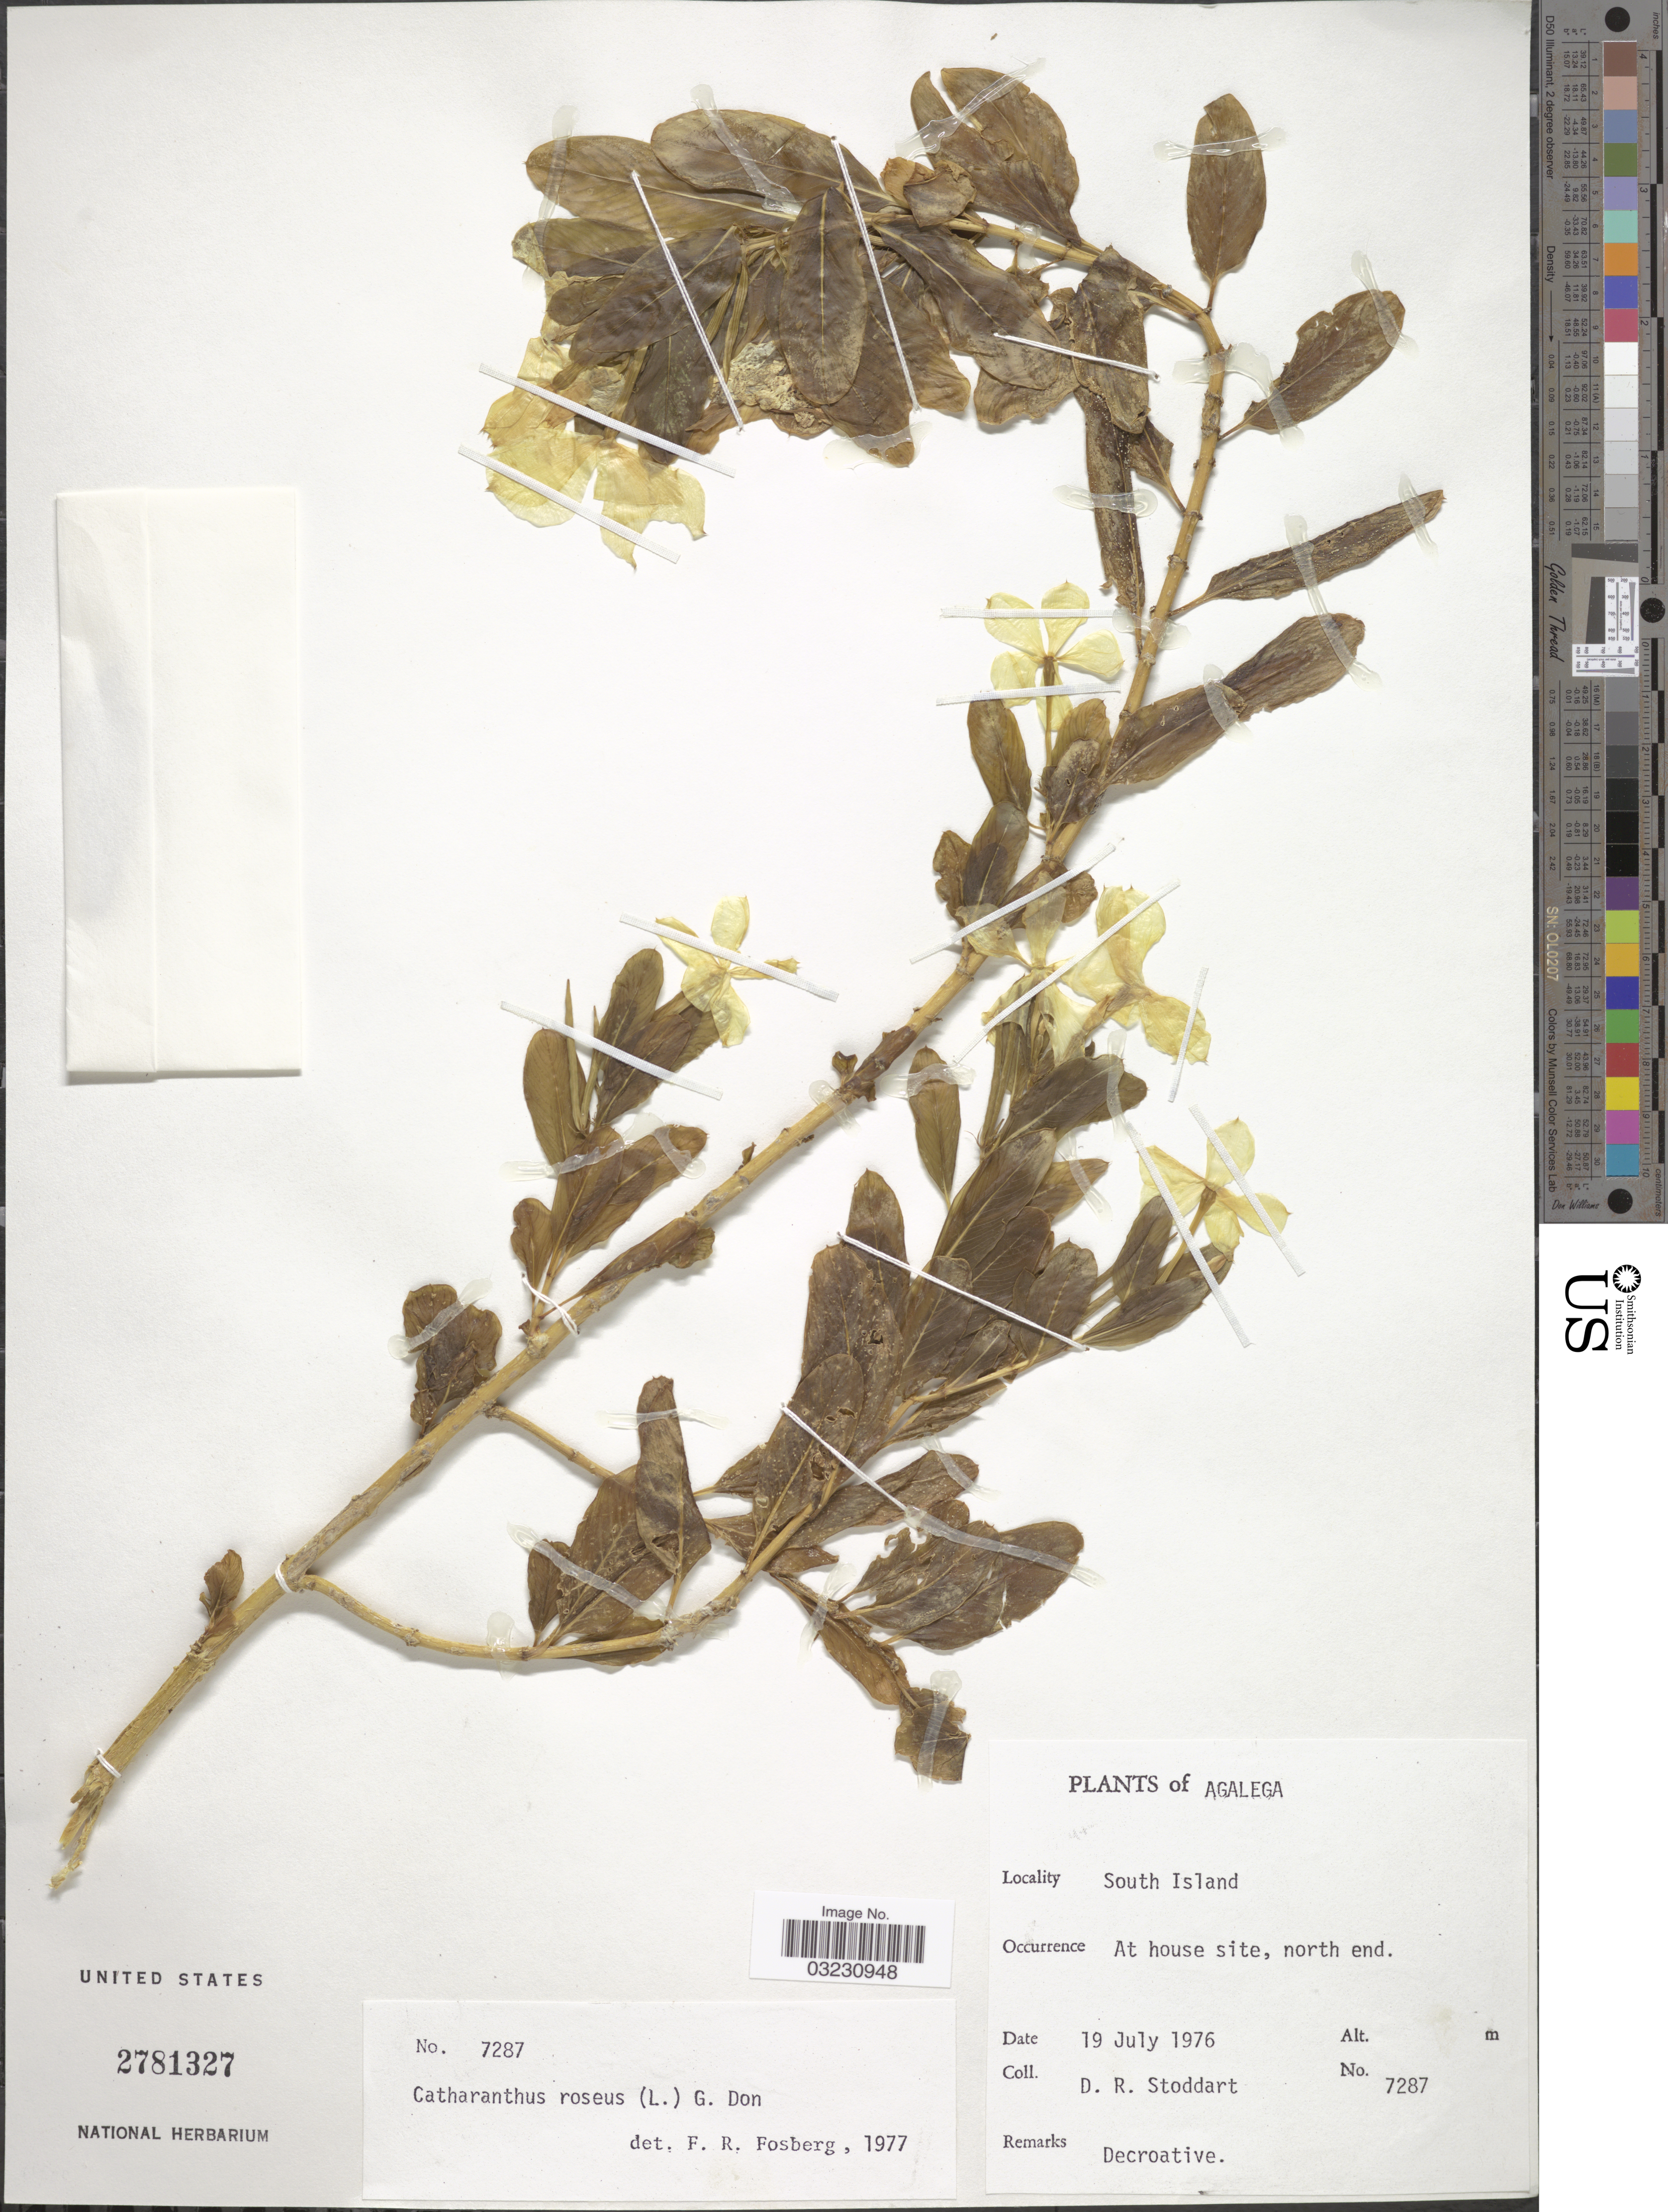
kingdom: Plantae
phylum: Tracheophyta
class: Magnoliopsida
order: Gentianales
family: Apocynaceae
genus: Catharanthus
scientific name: Catharanthus roseus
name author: (L.) G. Don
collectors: D. R. Stoddart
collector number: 7287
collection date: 1976-07-19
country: Mauritius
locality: Agalega. South Island. At house site, north end.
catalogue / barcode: US 2781327